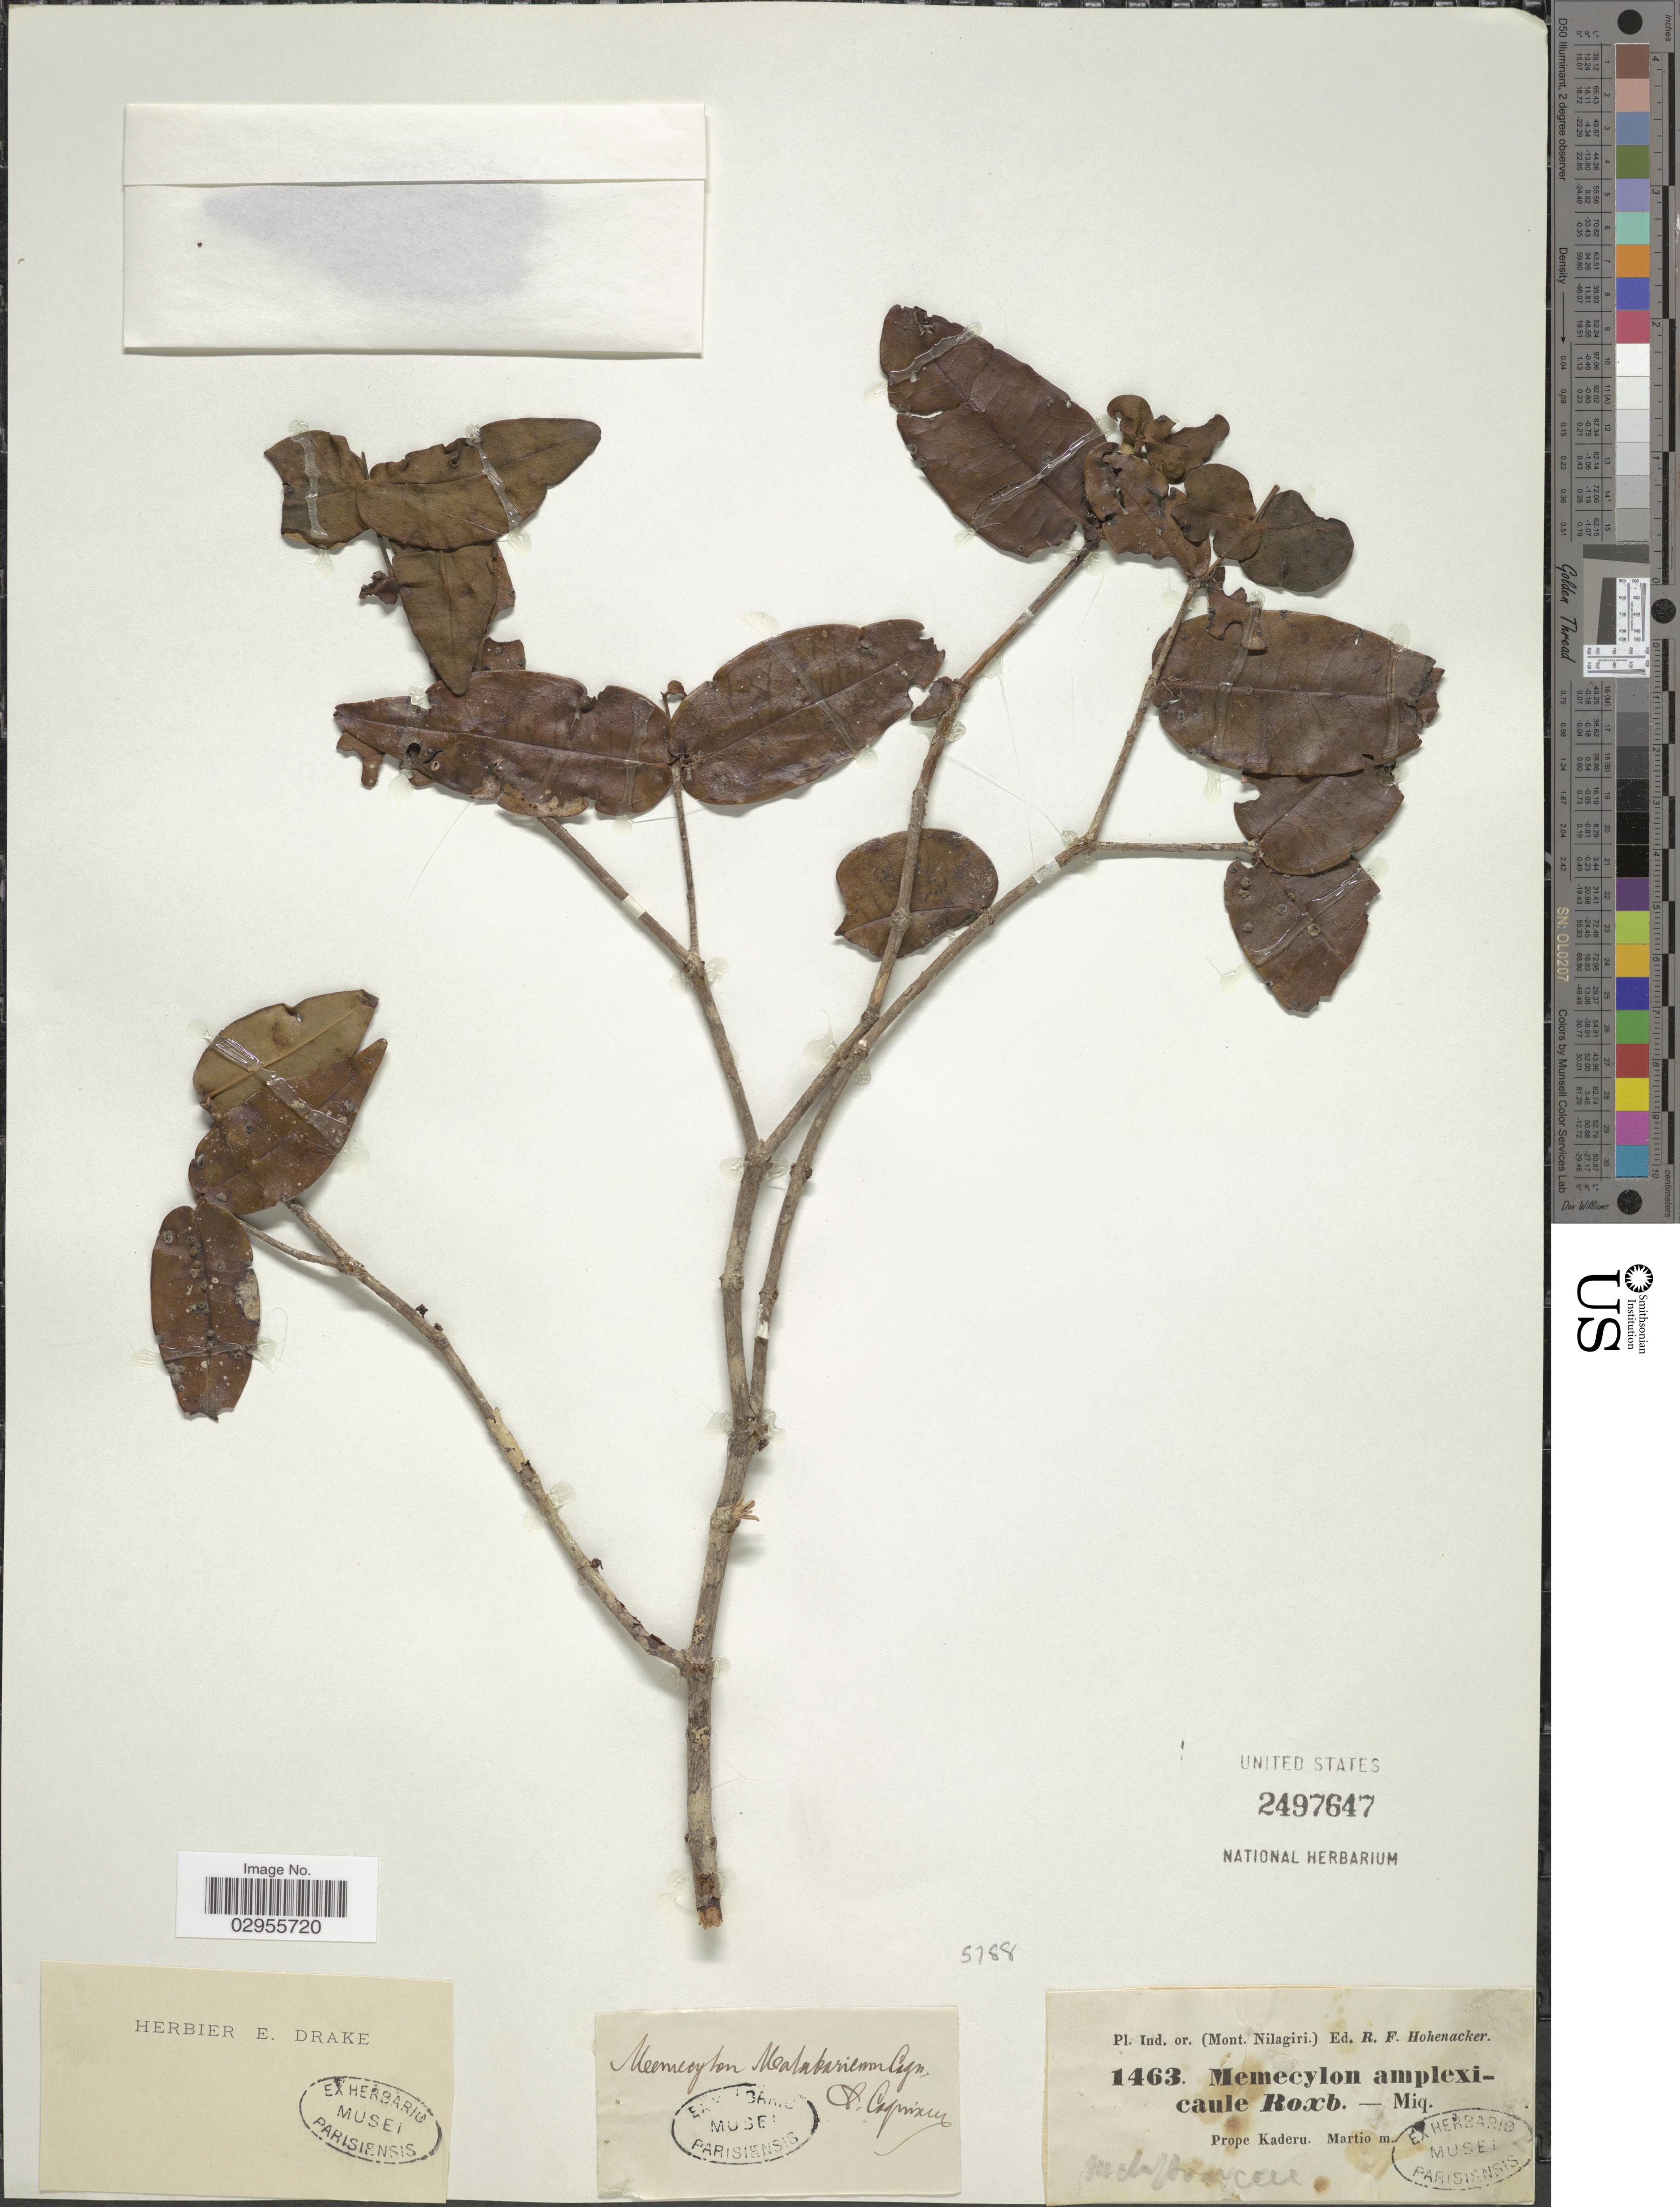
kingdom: Plantae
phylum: Tracheophyta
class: Magnoliopsida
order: Myrtales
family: Melastomataceae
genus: Memecylon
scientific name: Memecylon malabaricum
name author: Cogn.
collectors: R. F. Hohenacker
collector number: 1463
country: India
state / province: Himachal Pradesh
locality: Ind. or. (Mont. Nilagiri). Prope Kaderu.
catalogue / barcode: US 2497647